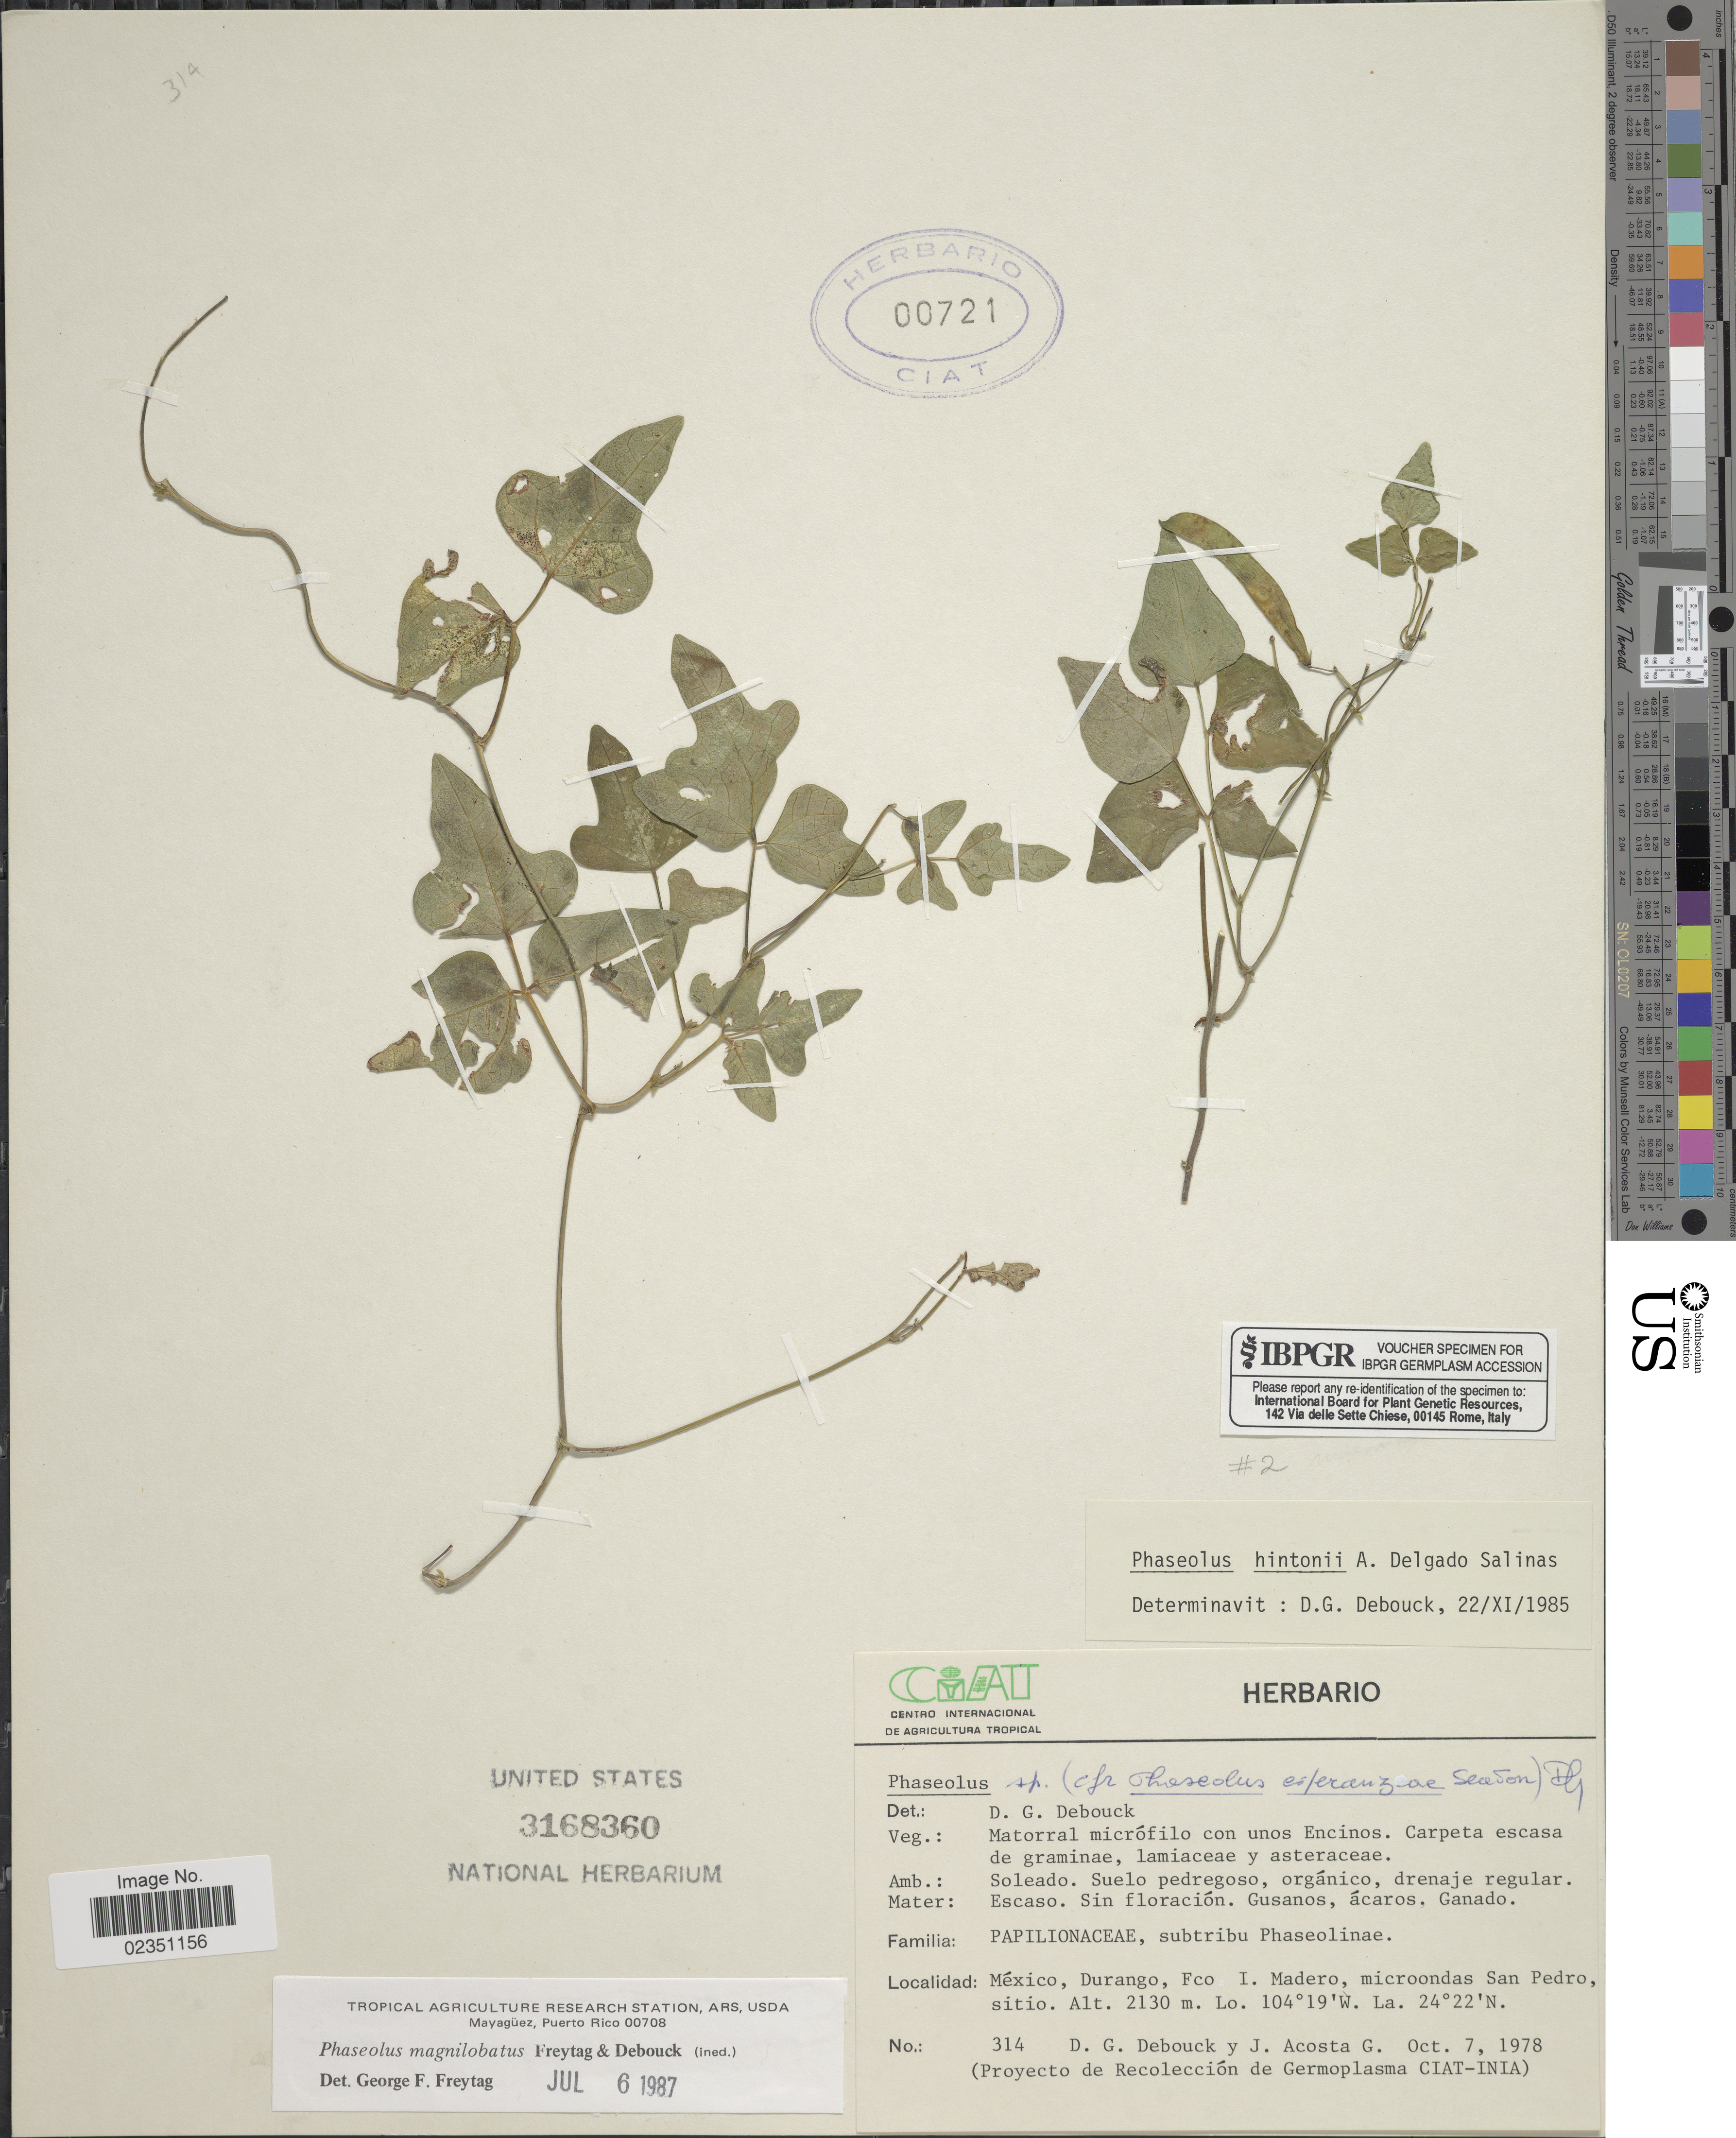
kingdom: Plantae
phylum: Tracheophyta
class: Magnoliopsida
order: Fabales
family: Fabaceae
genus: Phaseolus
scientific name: Phaseolus magnilobatus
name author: Freytag & Debouck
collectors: D. Debouck & Acosta G., J.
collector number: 314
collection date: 1978-10-07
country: Mexico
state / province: Durango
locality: Fco. I. Madero, microondas San Pedro, sitio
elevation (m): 2130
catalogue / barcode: US 3168360